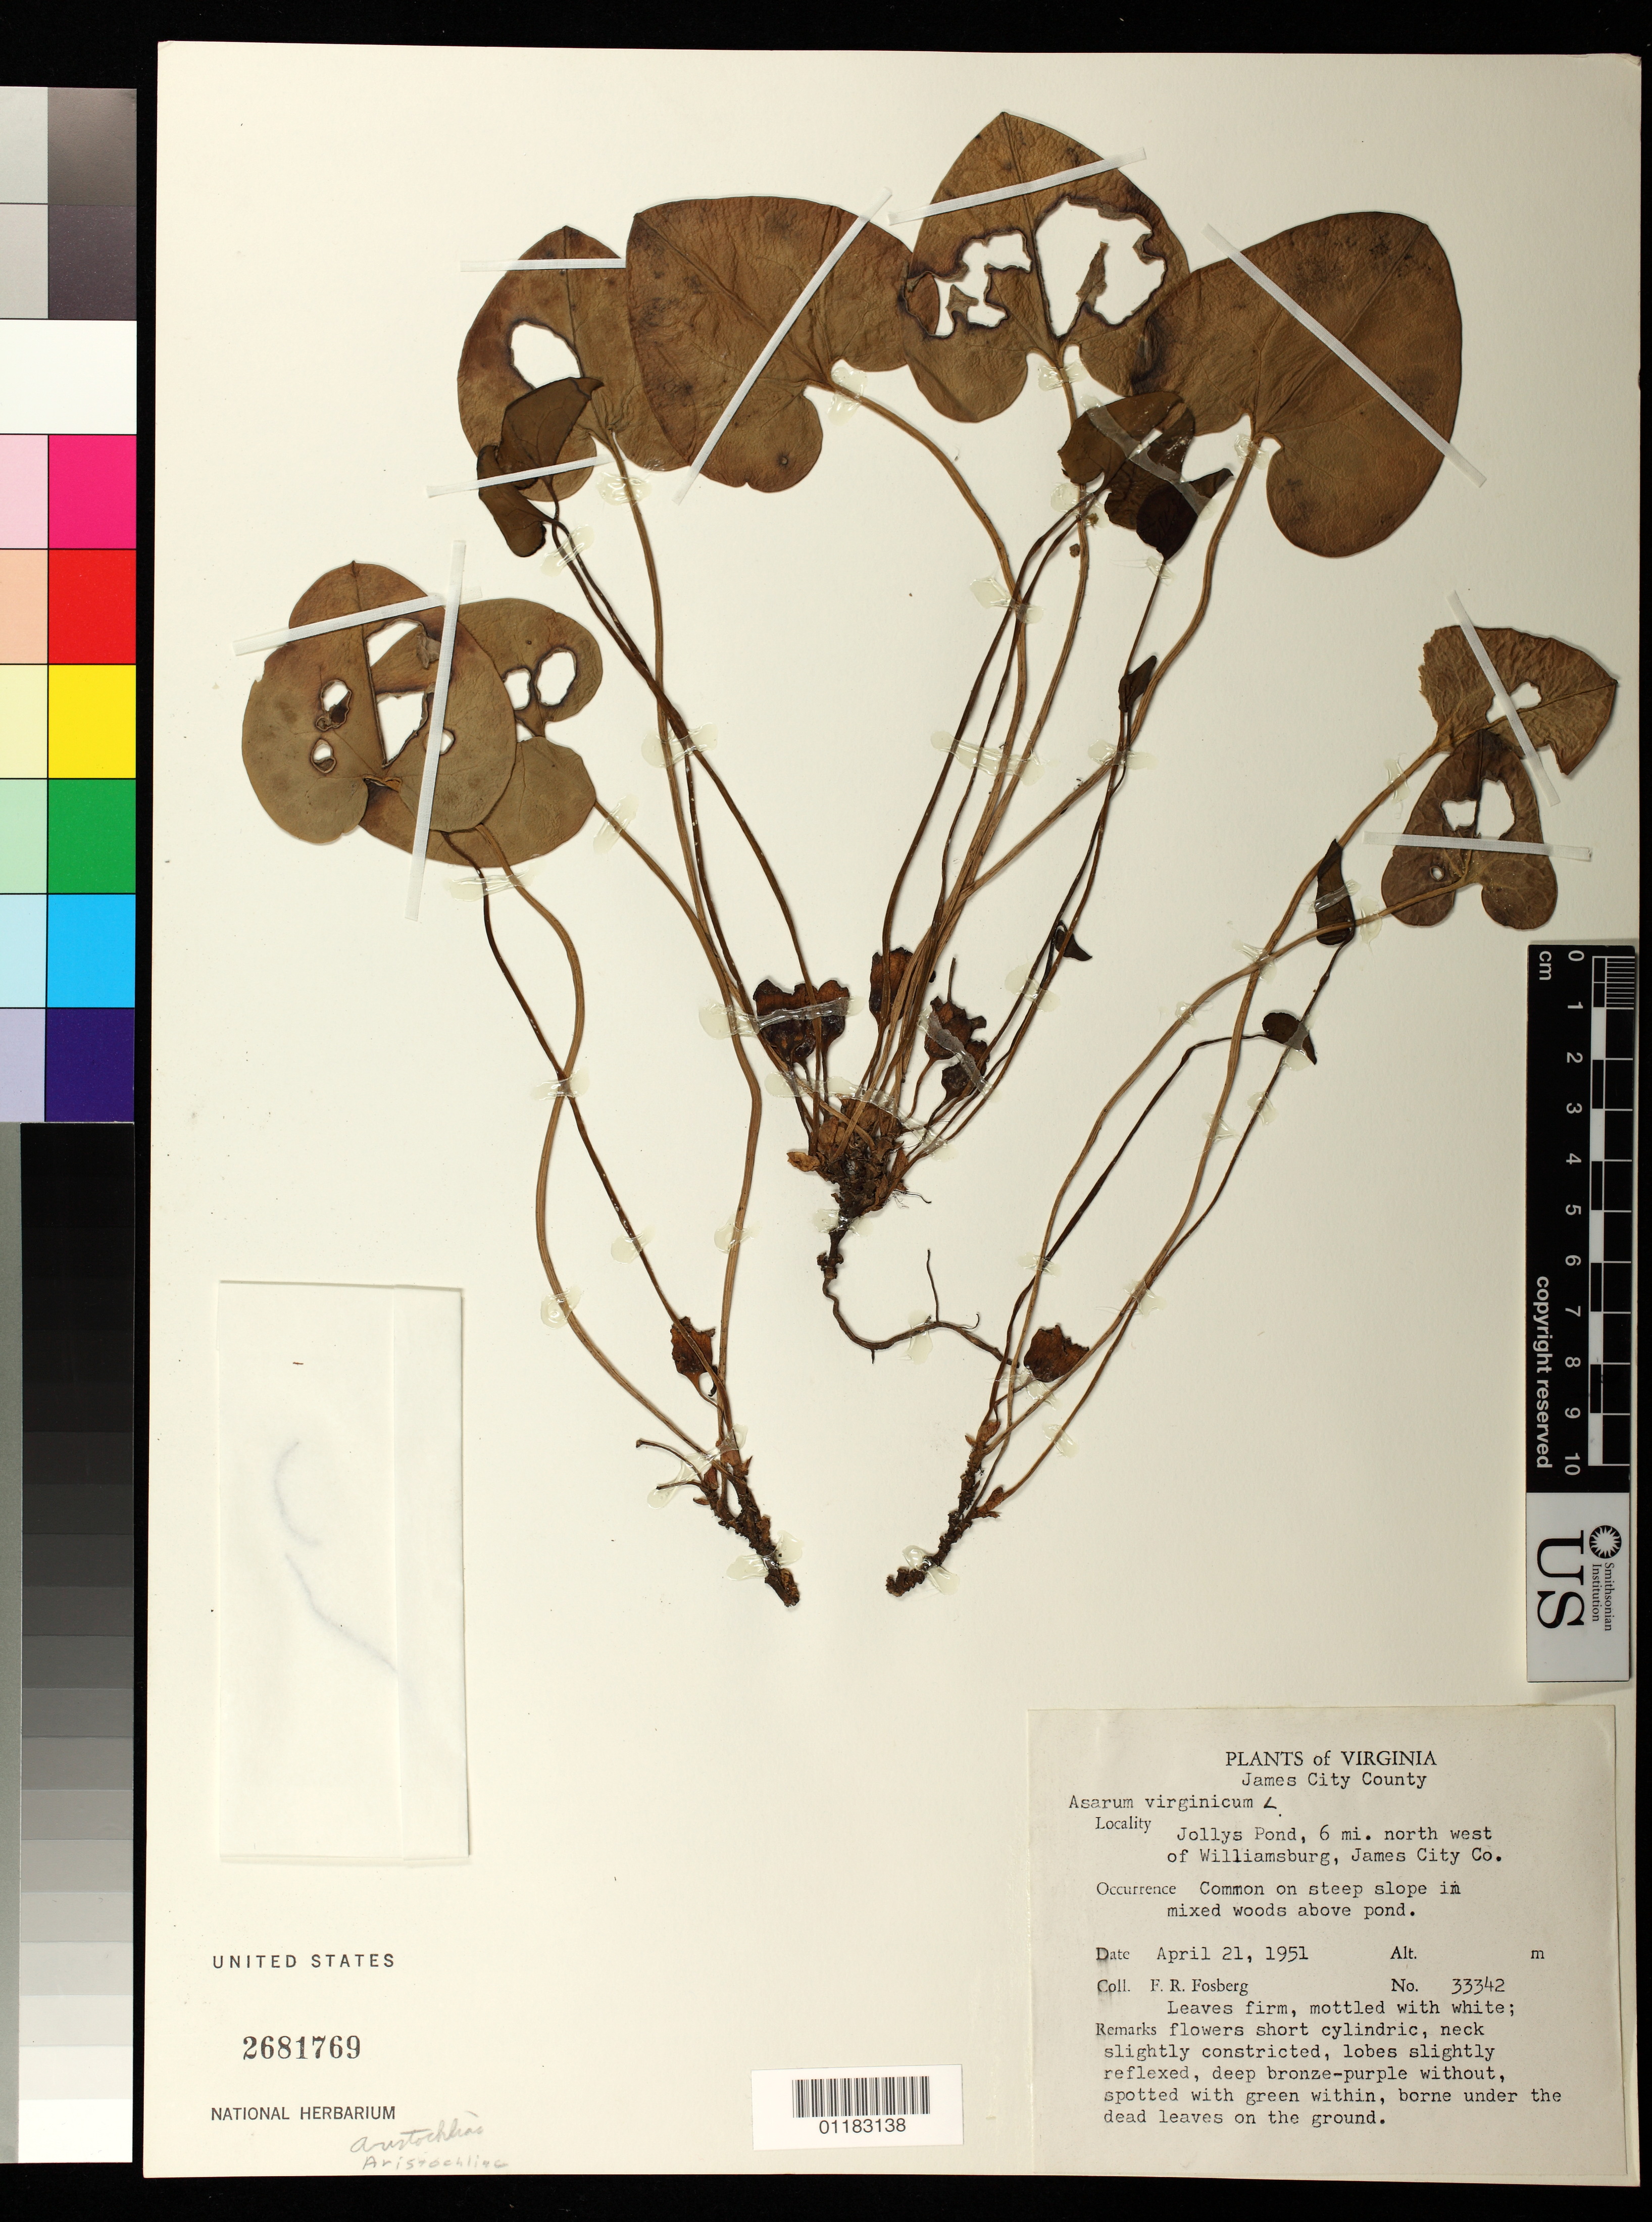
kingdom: Plantae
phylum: Tracheophyta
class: Magnoliopsida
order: Piperales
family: Aristolochiaceae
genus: Hexastylis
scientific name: Hexastylis virginica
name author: (L.) Small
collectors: F. R. Fosberg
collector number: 33342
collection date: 1951-04-21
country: United States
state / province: Virginia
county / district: James City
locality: Jollys Pond, 6 mile north west of Williamsburg, James City County.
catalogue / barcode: US 2681769